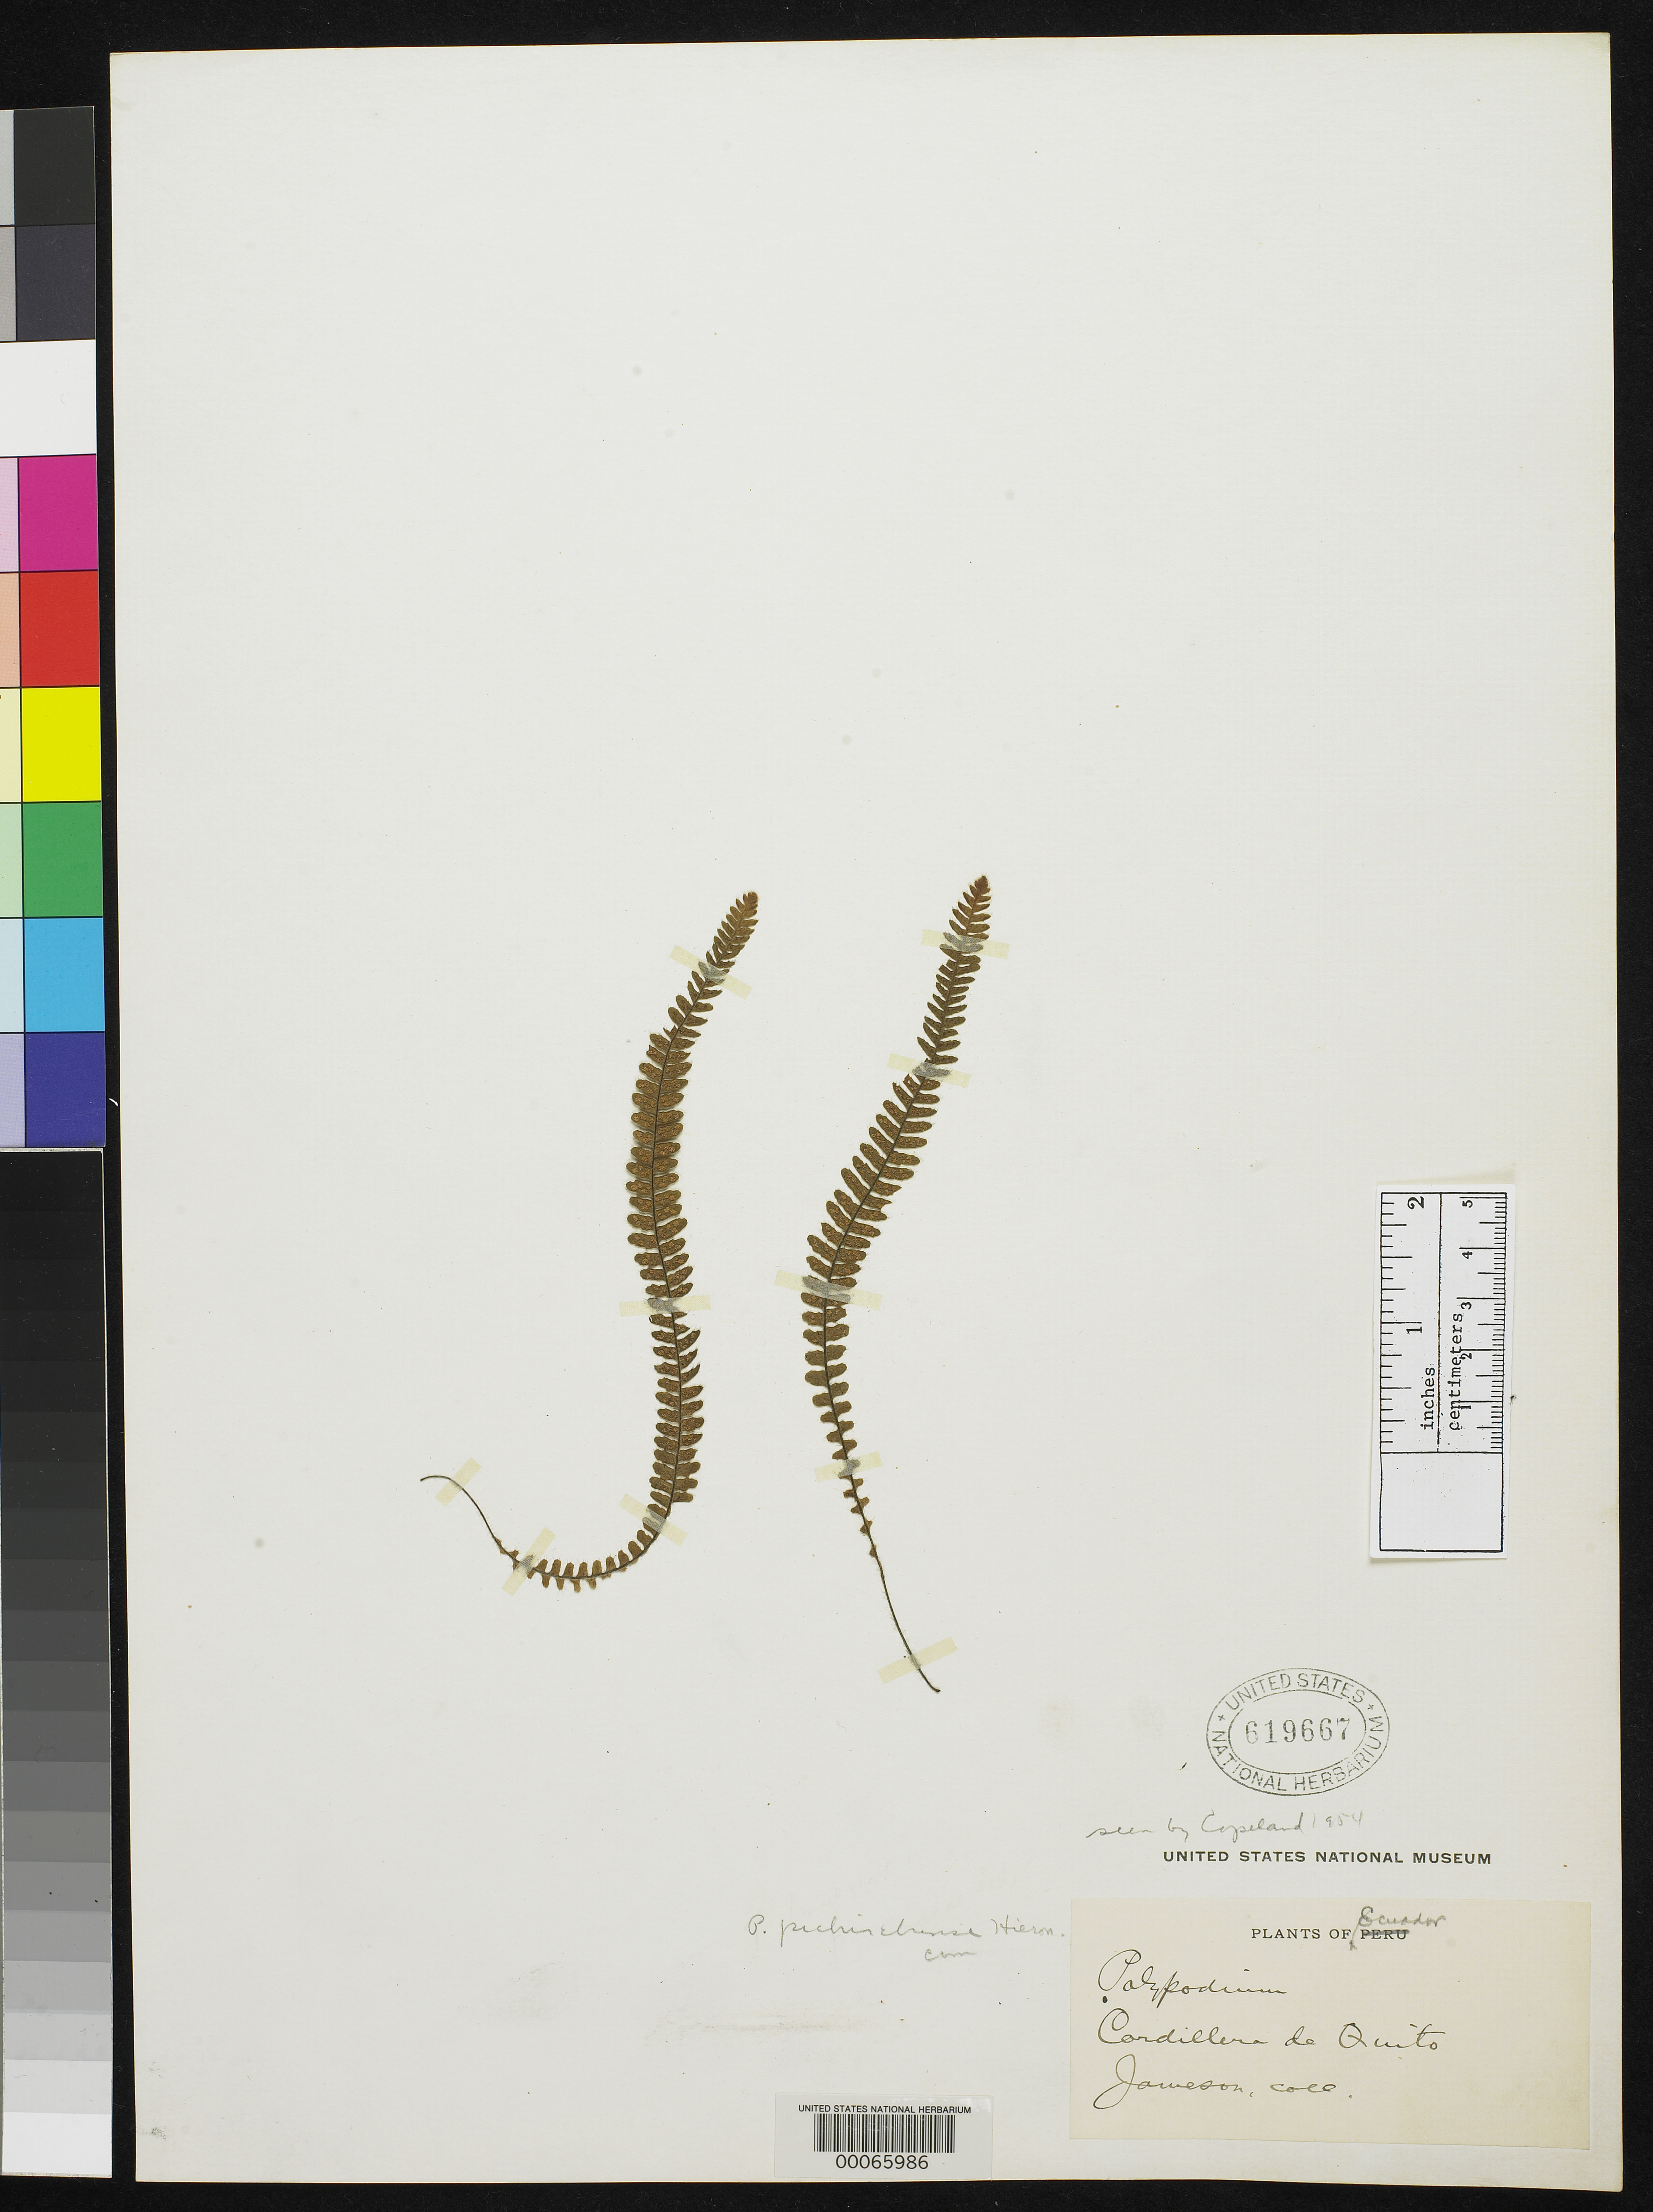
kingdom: Plantae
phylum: Tracheophyta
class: Polypodiopsida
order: Polypodiales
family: Polypodiaceae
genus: Polypodium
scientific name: Polypodium pichinchense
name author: Hieron.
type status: Isolectotype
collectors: W. Jameson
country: Ecuador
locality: Cordillera de Quito.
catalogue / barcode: US 619667